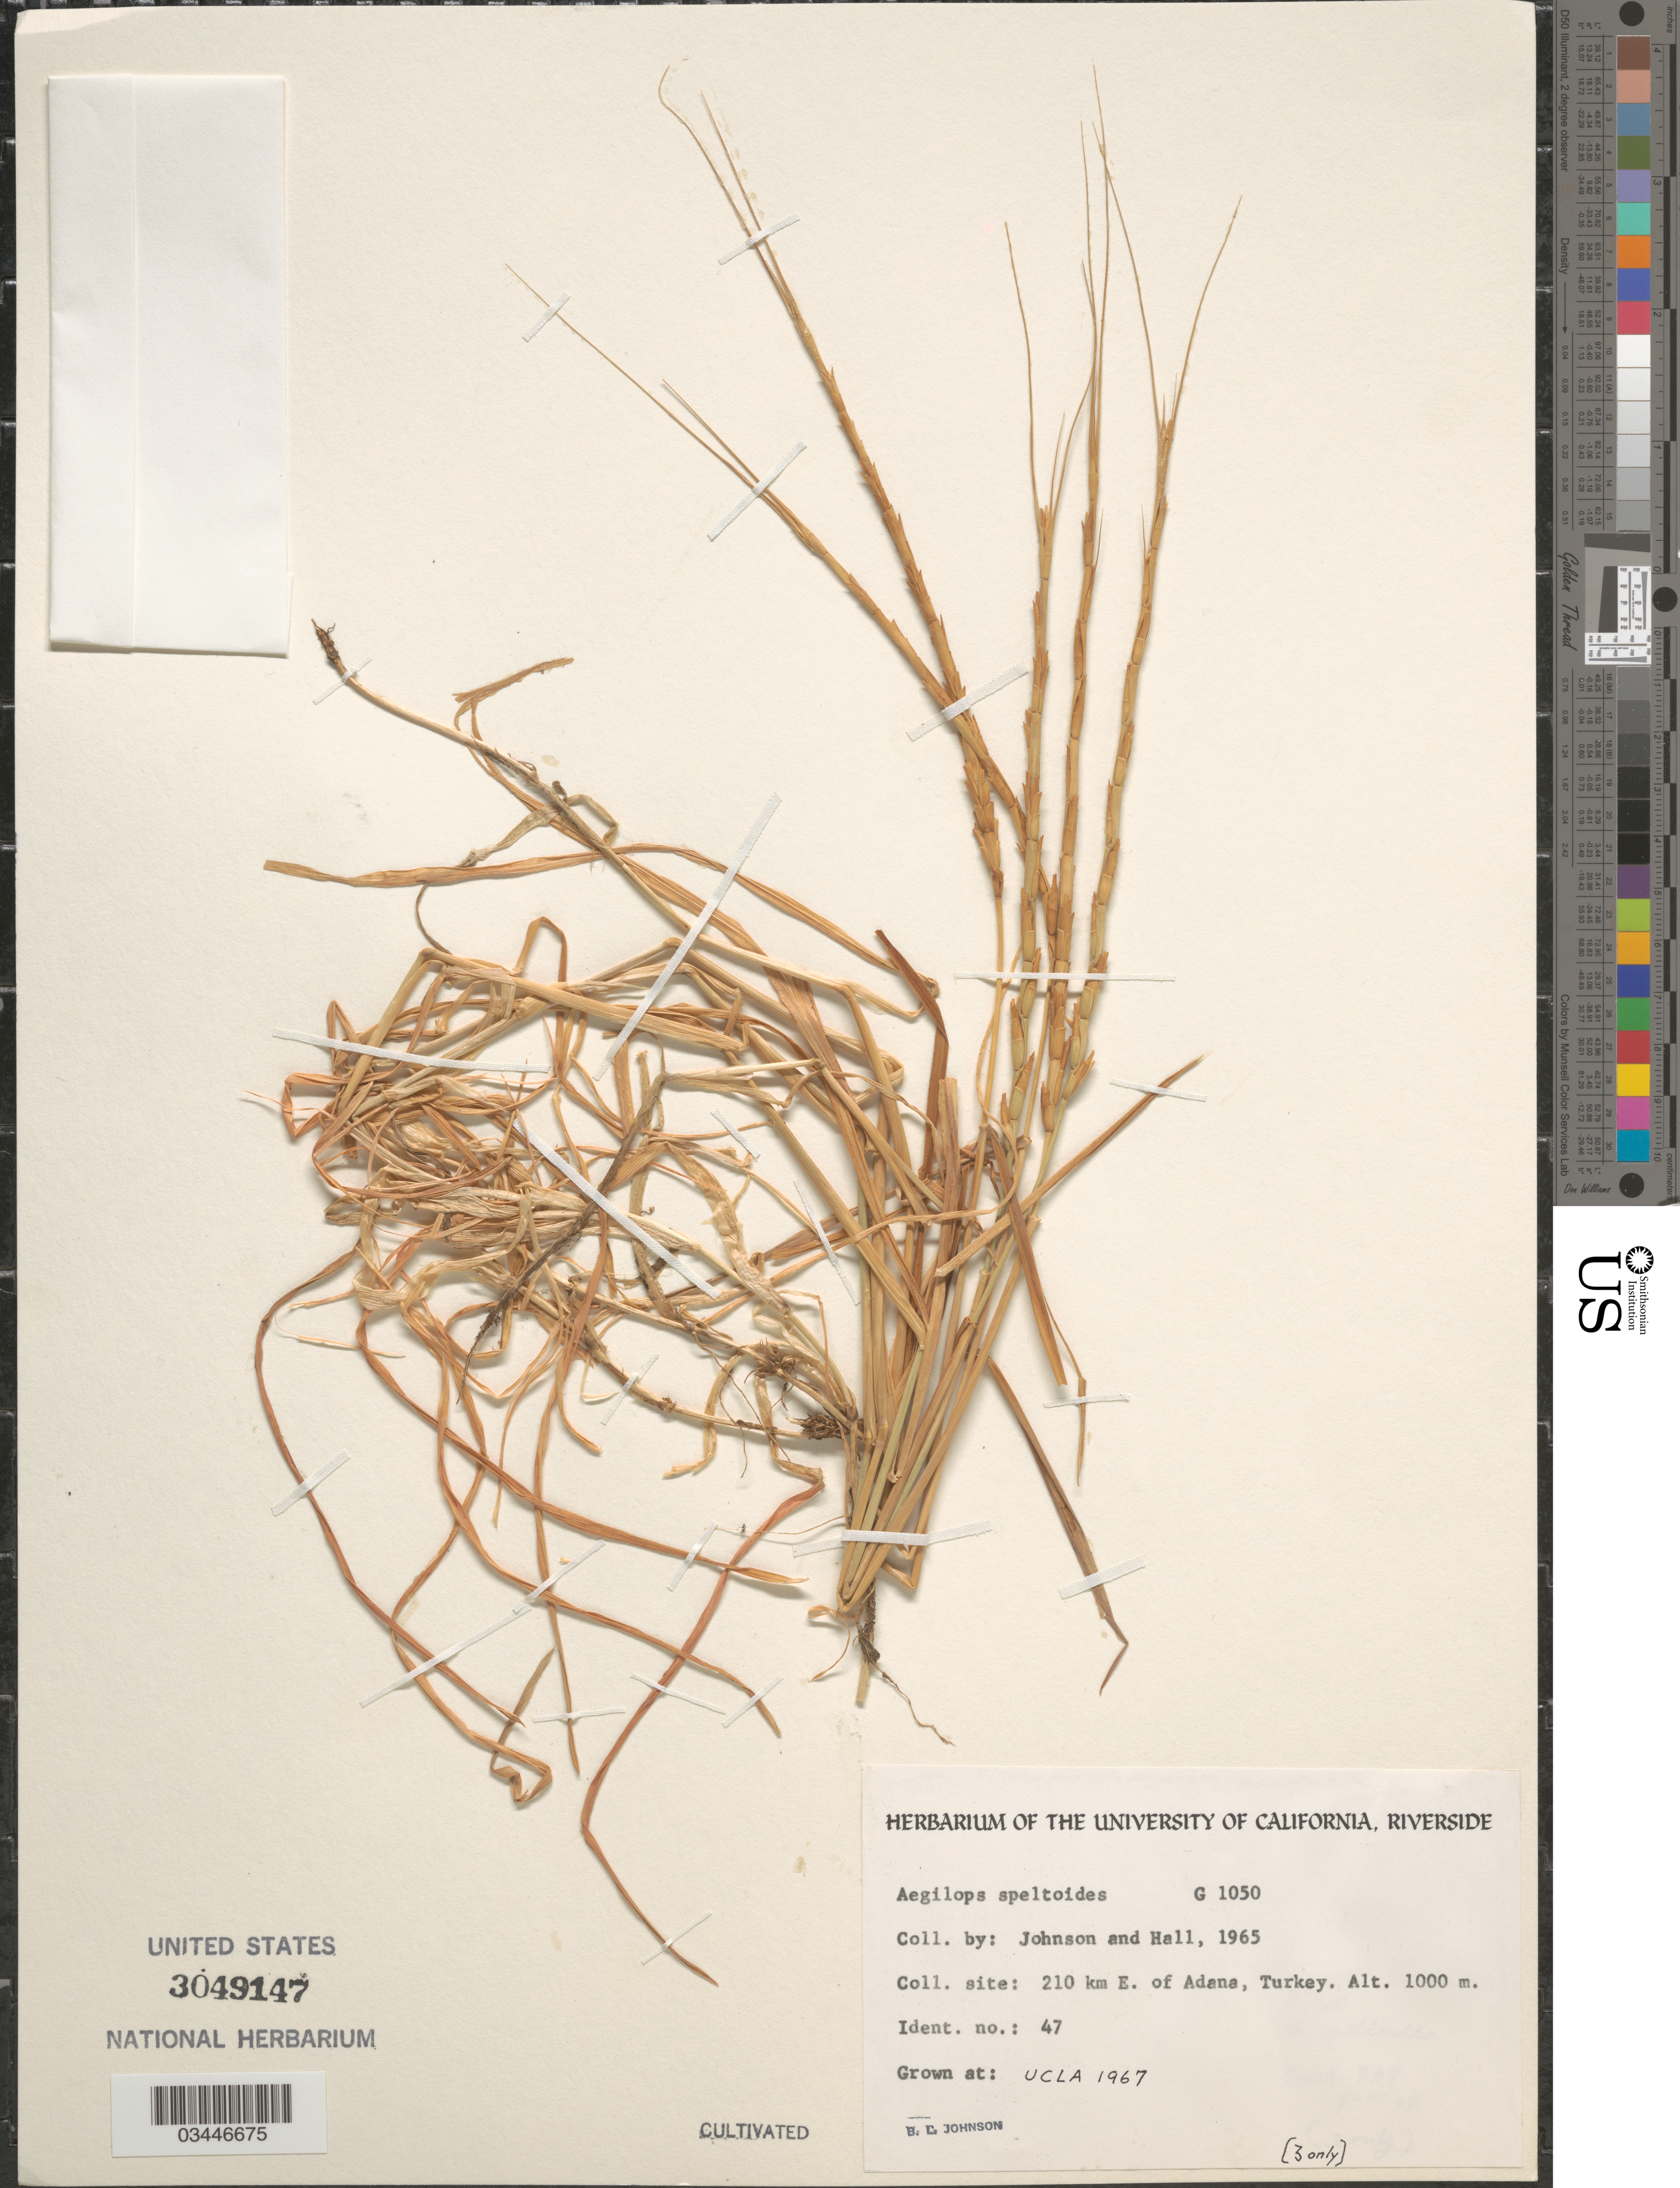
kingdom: Plantae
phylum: Tracheophyta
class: Liliopsida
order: Poales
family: Poaceae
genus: Aegilops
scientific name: Aegilops speltoides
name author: Tausch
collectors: B. Johnson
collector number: G1050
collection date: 1967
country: United States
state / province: California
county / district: Los Angeles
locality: UCLA.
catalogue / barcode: US 3049147